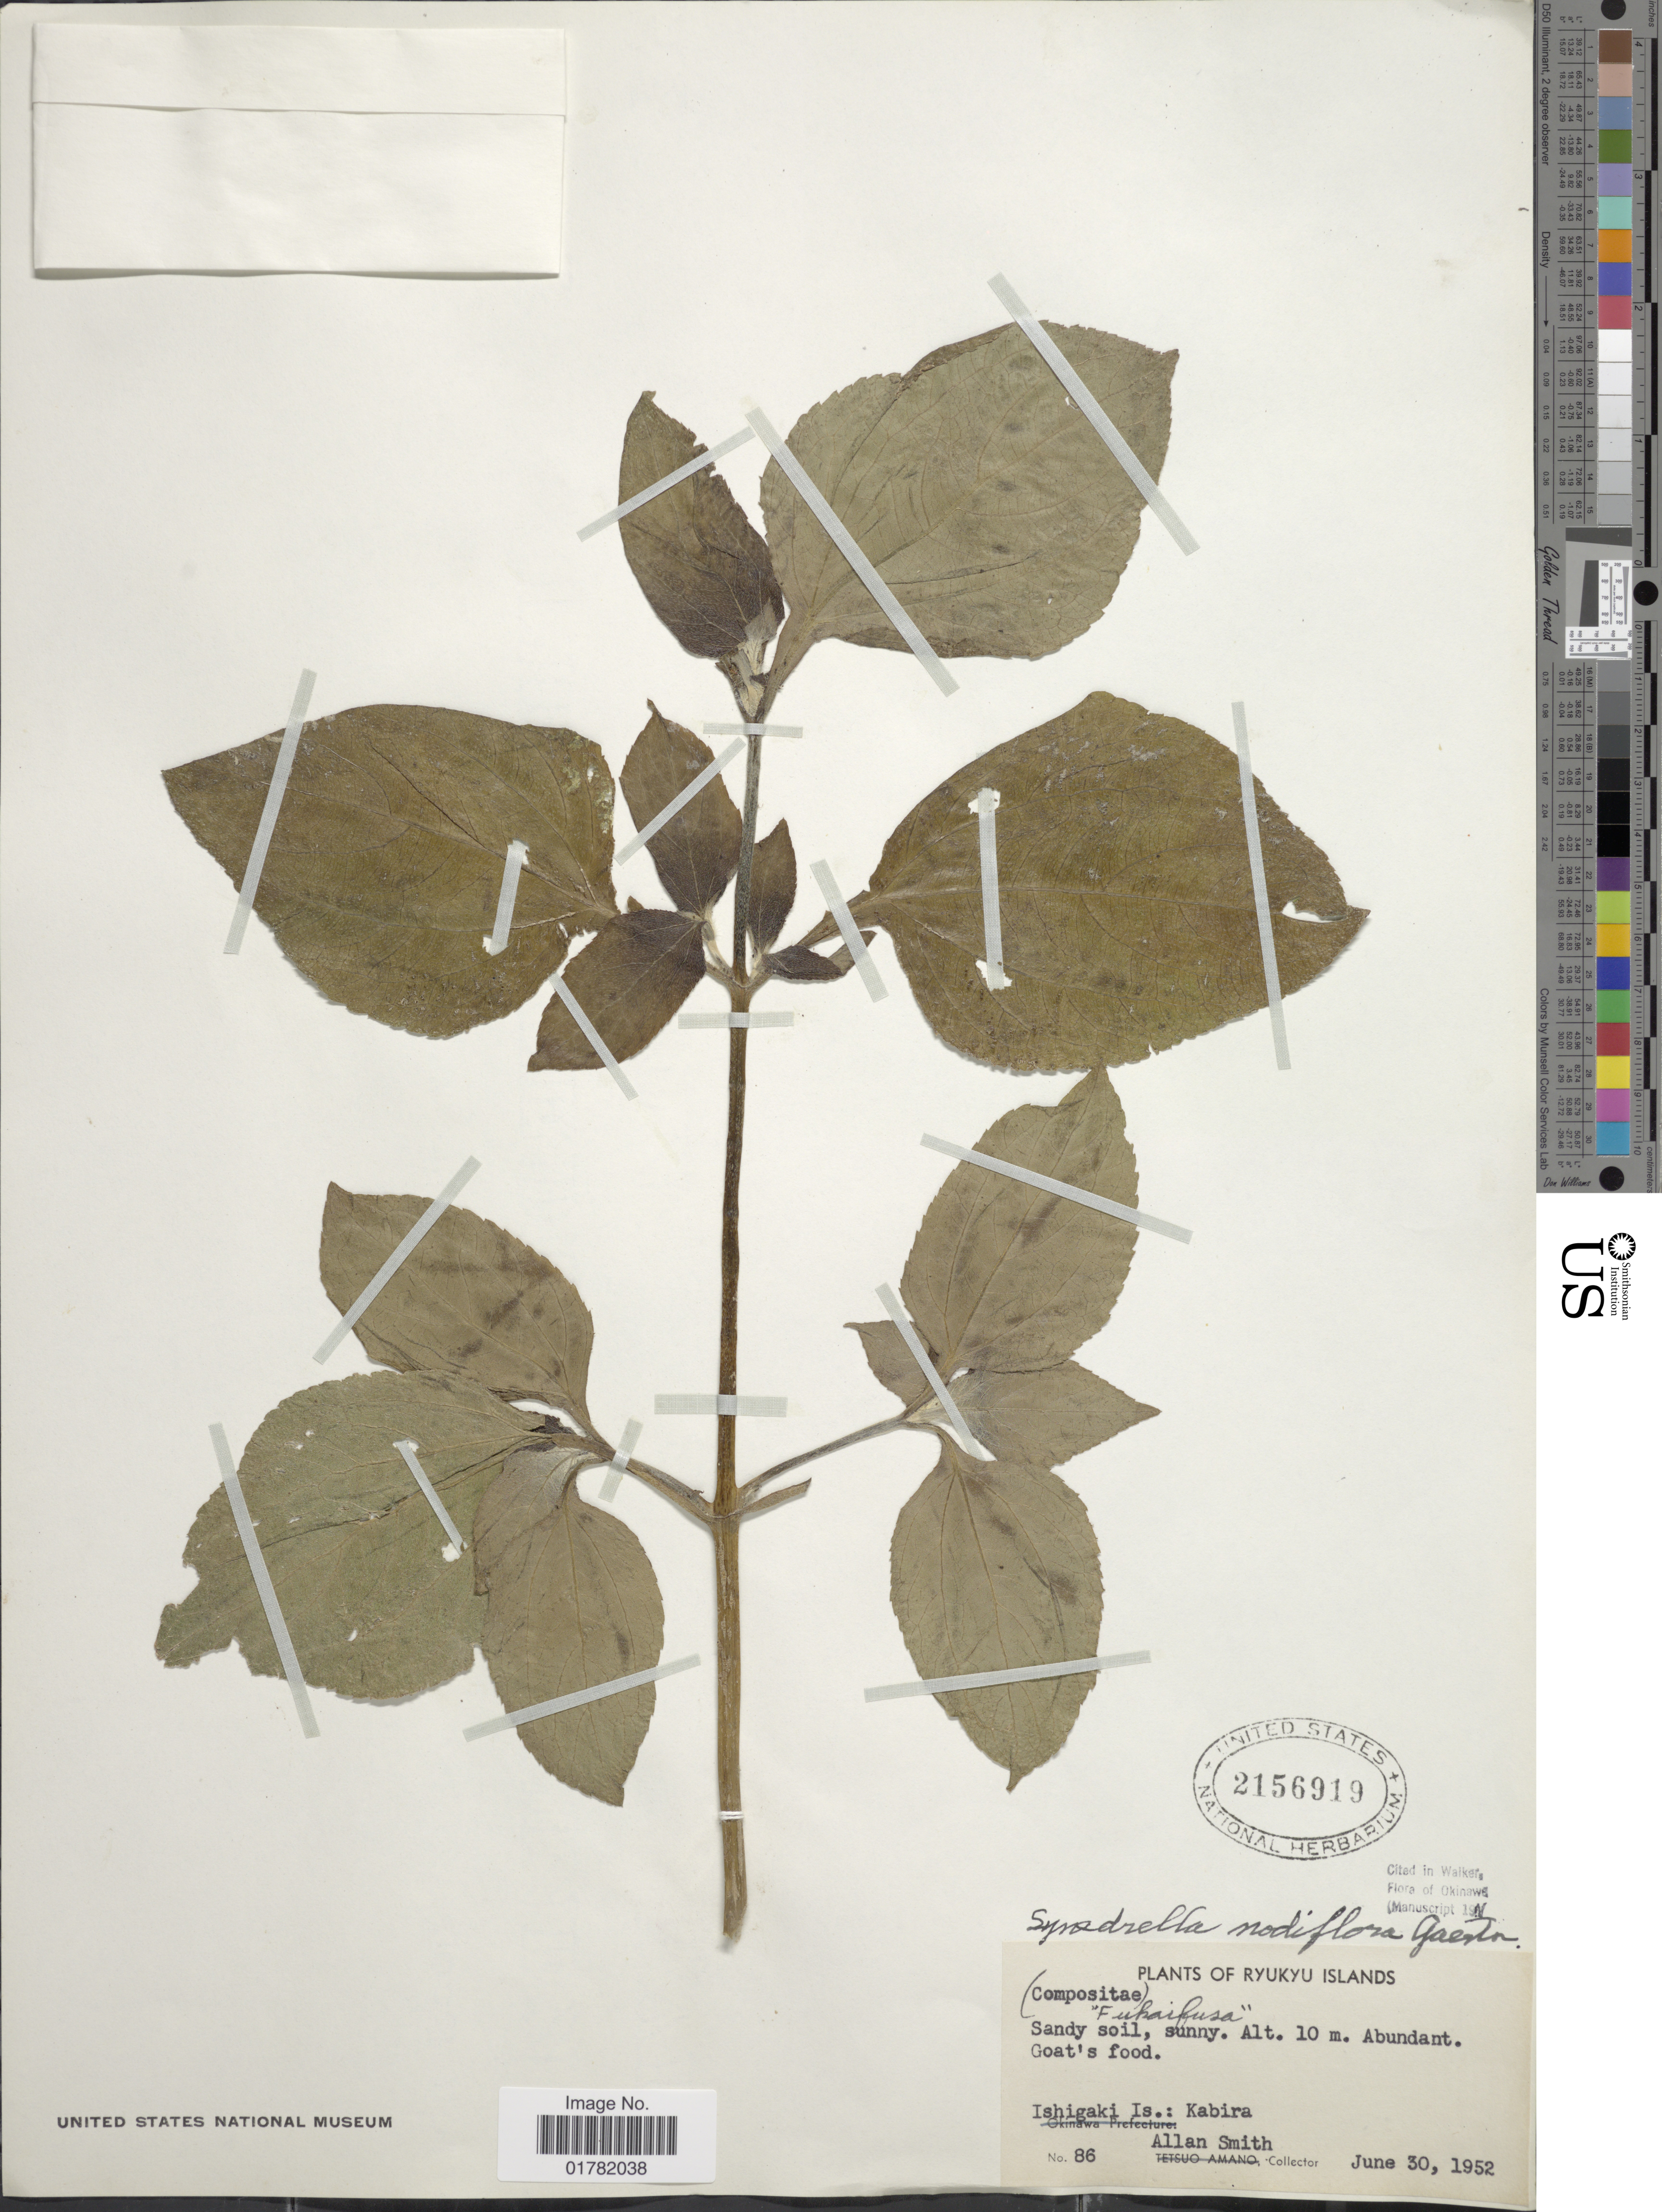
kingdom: Plantae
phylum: Tracheophyta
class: Magnoliopsida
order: Asterales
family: Asteraceae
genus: Synedrella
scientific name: Synedrella nodiflora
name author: (L.) Gaertn.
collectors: A. Smith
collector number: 86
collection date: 1952-06-30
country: Japan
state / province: Okinawa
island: Ishigaki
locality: Kabira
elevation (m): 10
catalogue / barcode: US 2156919